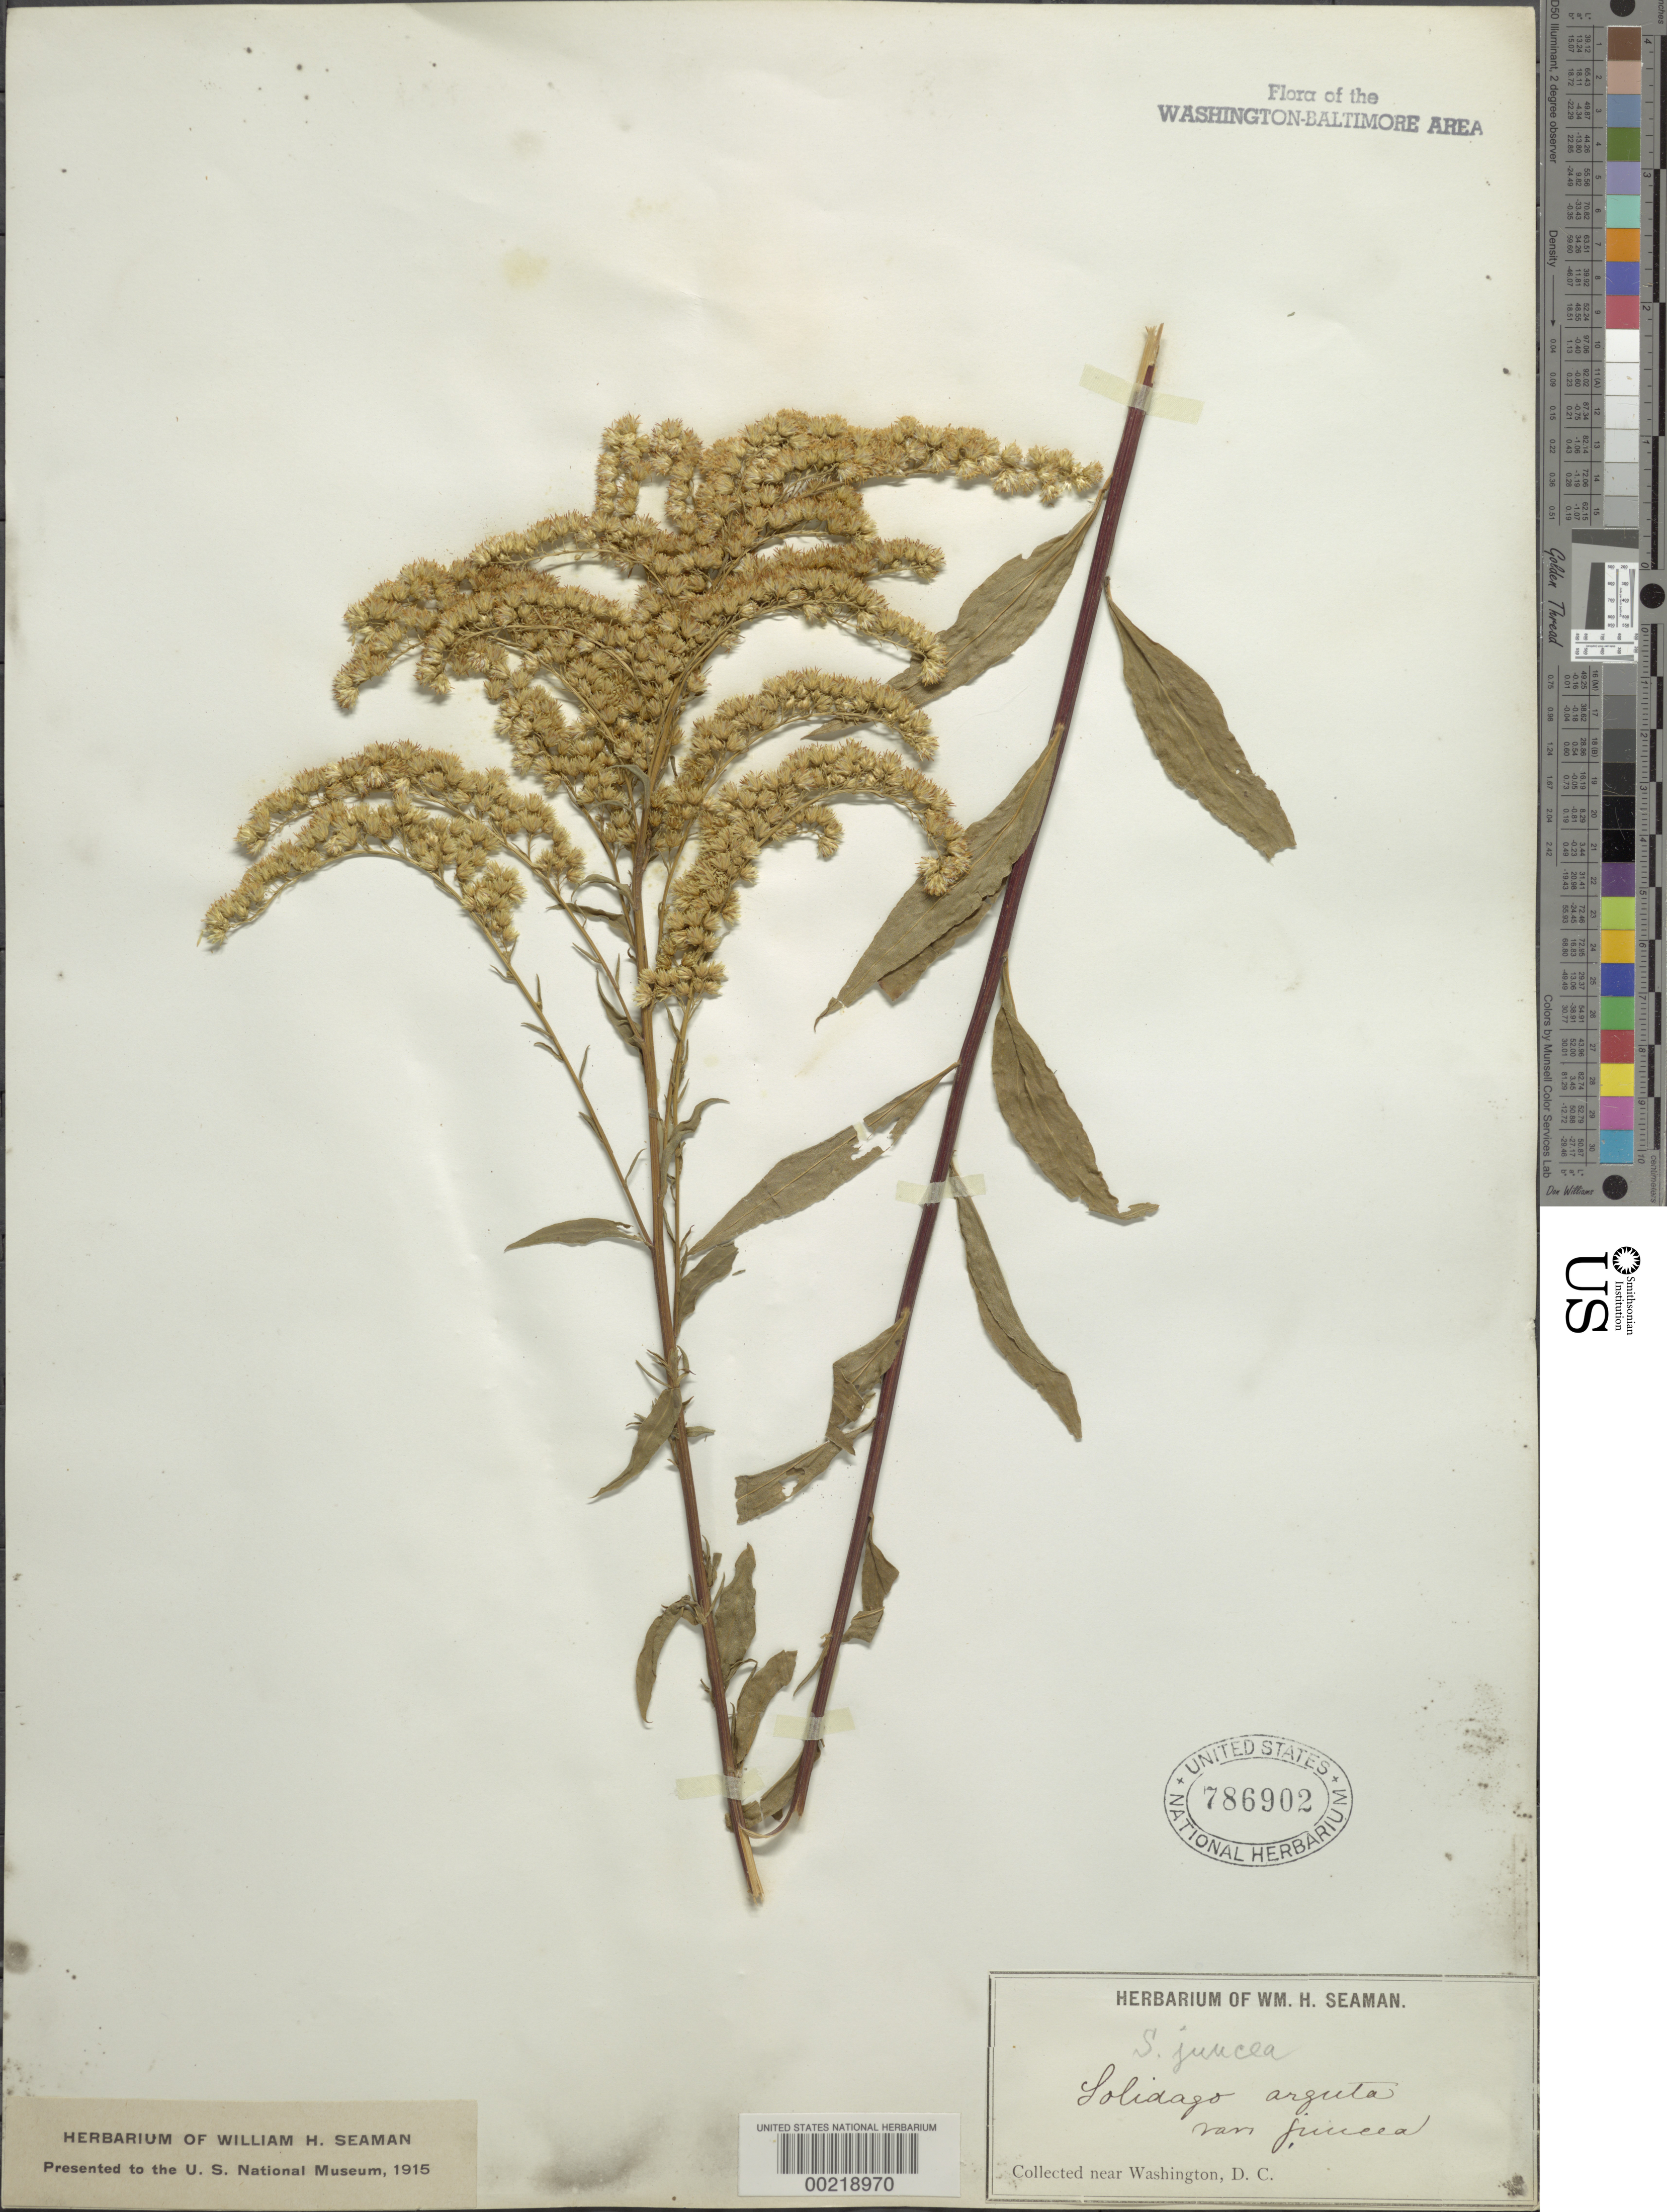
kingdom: Plantae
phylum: Tracheophyta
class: Magnoliopsida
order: Asterales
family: Asteraceae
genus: Solidago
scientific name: Solidago juncea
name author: Aiton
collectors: W. Seaman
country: United States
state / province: District of Columbia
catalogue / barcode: US 786902